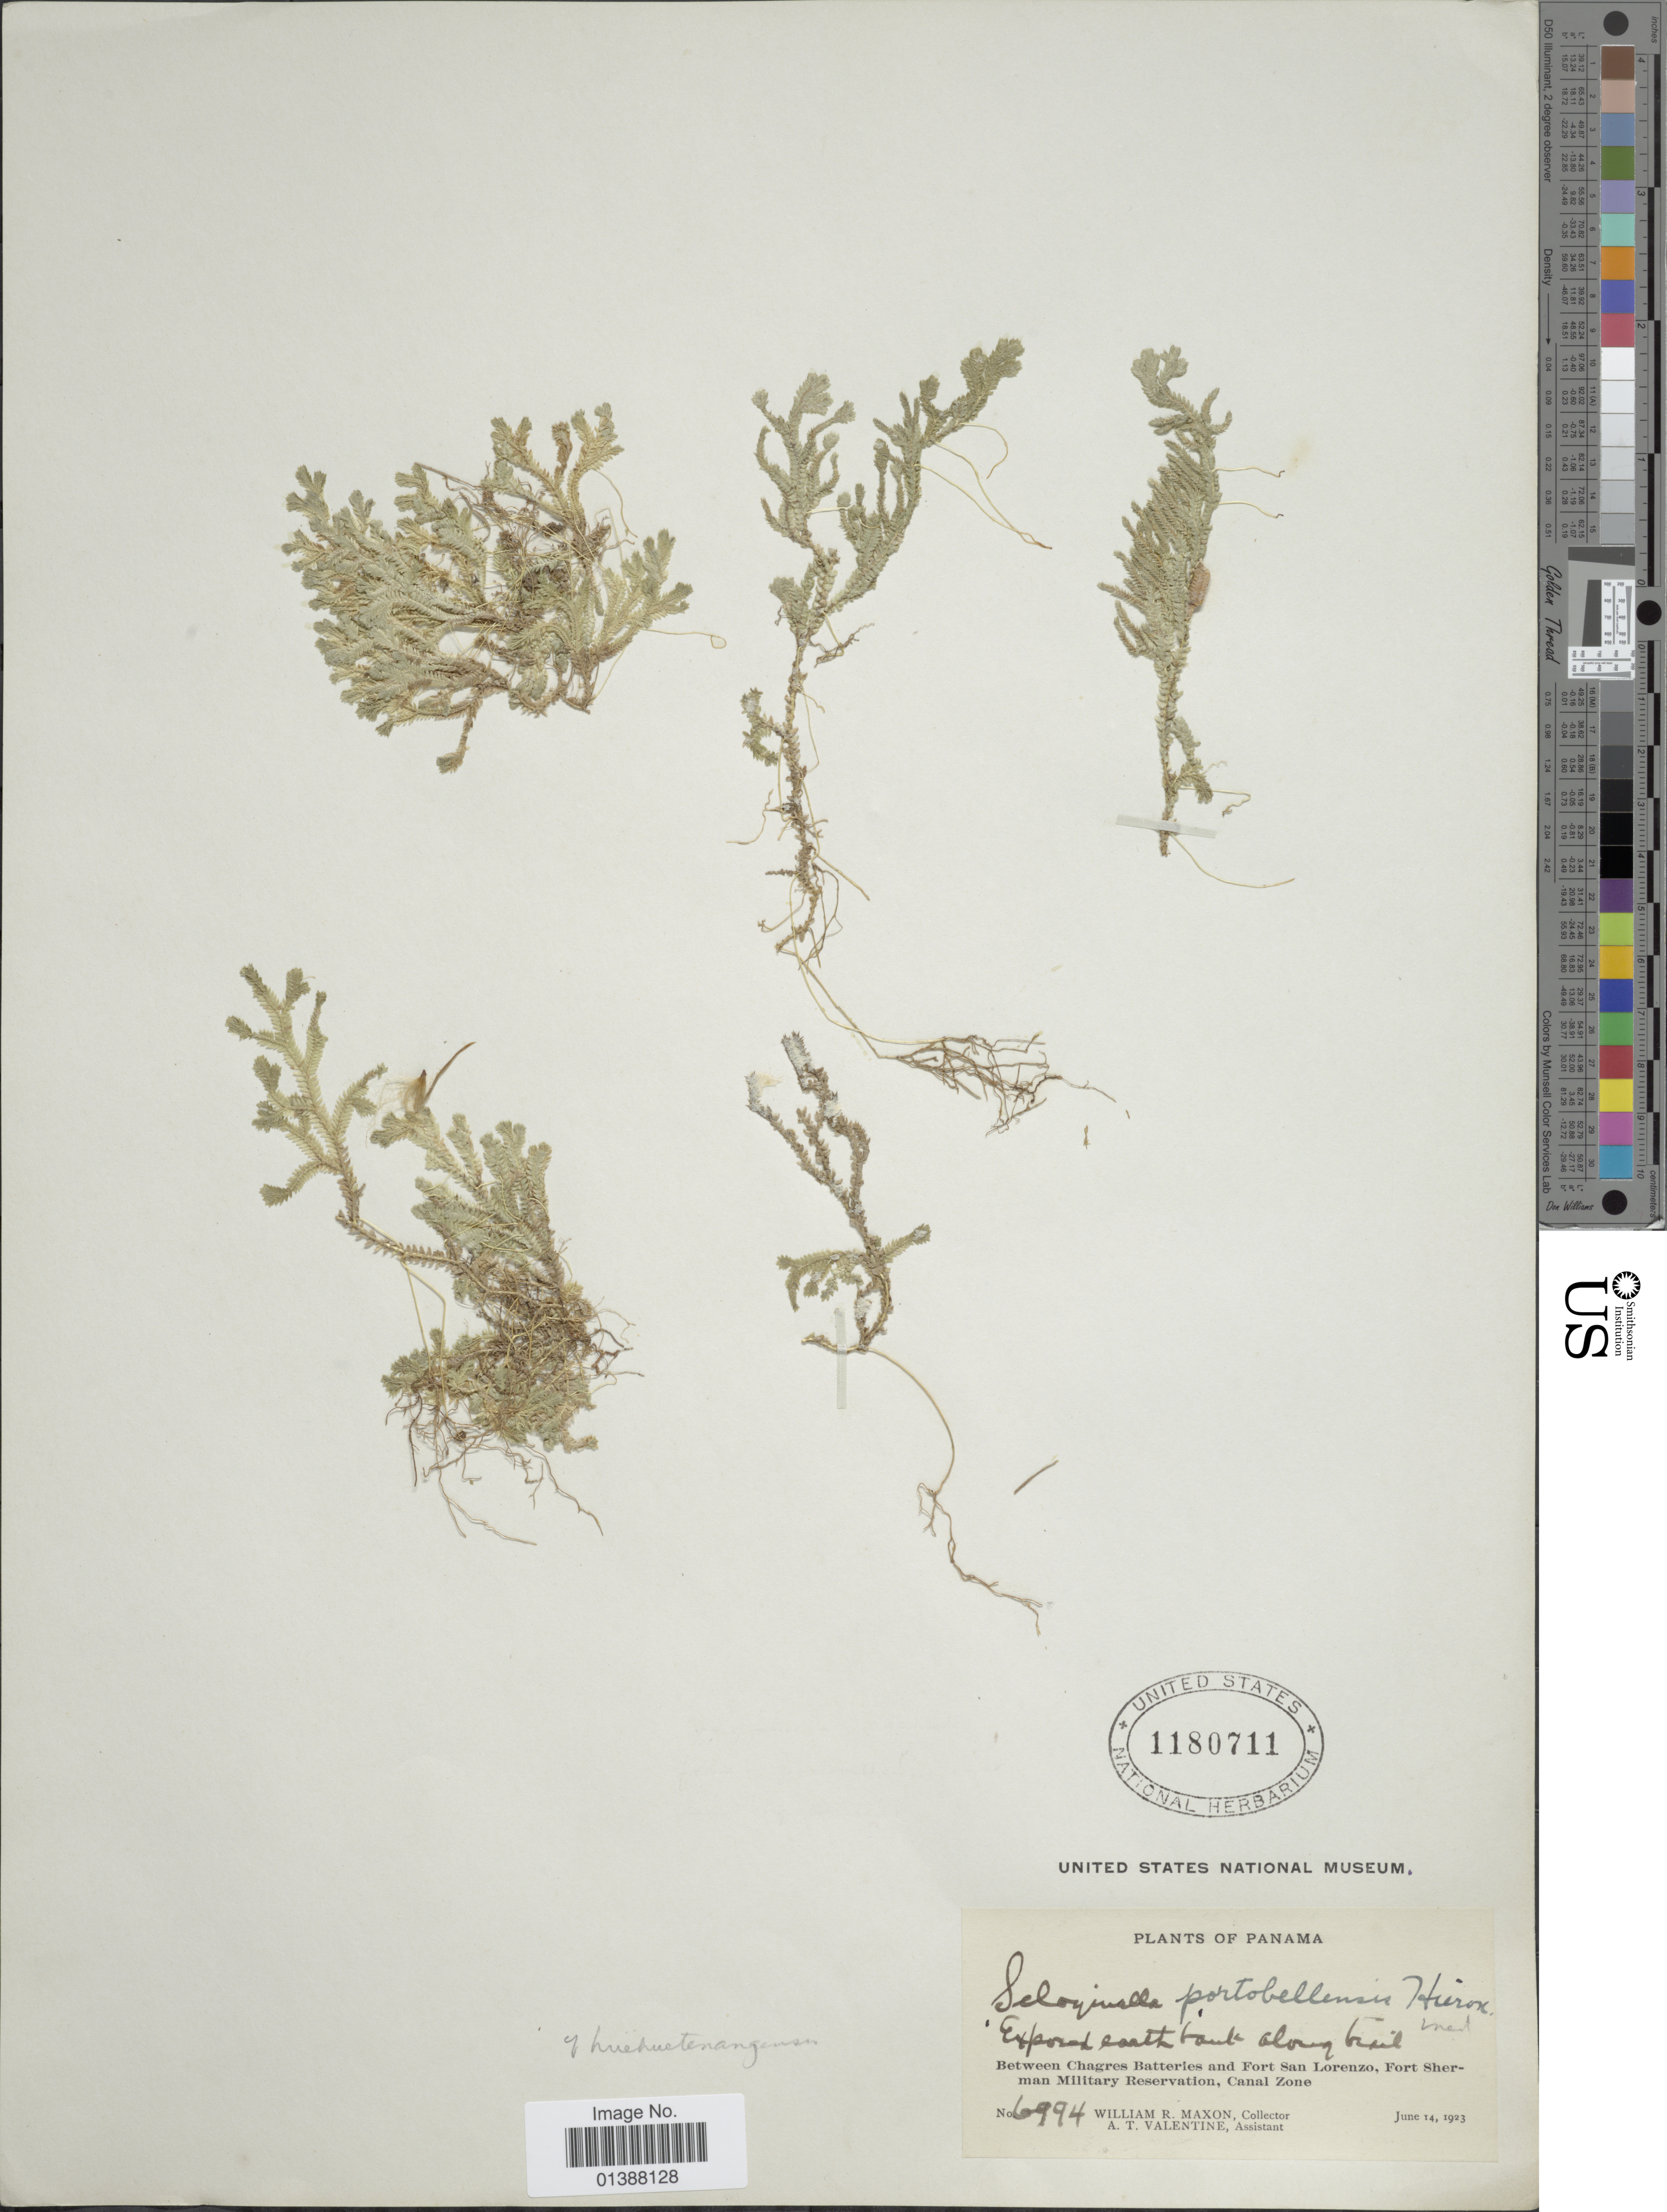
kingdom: Plantae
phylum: Tracheophyta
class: Lycopodiopsida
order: Selaginellales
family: Selaginellaceae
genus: Selaginella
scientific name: Selaginella huehuetenangensis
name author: Hieron.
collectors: W. R. Maxon & A. Valentine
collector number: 6994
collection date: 1923-06-14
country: Panama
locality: Between Chagres batteries and Fort San Lorenzo, Fort Sherman Military Reseravation, Canal Zone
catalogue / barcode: US 1180711